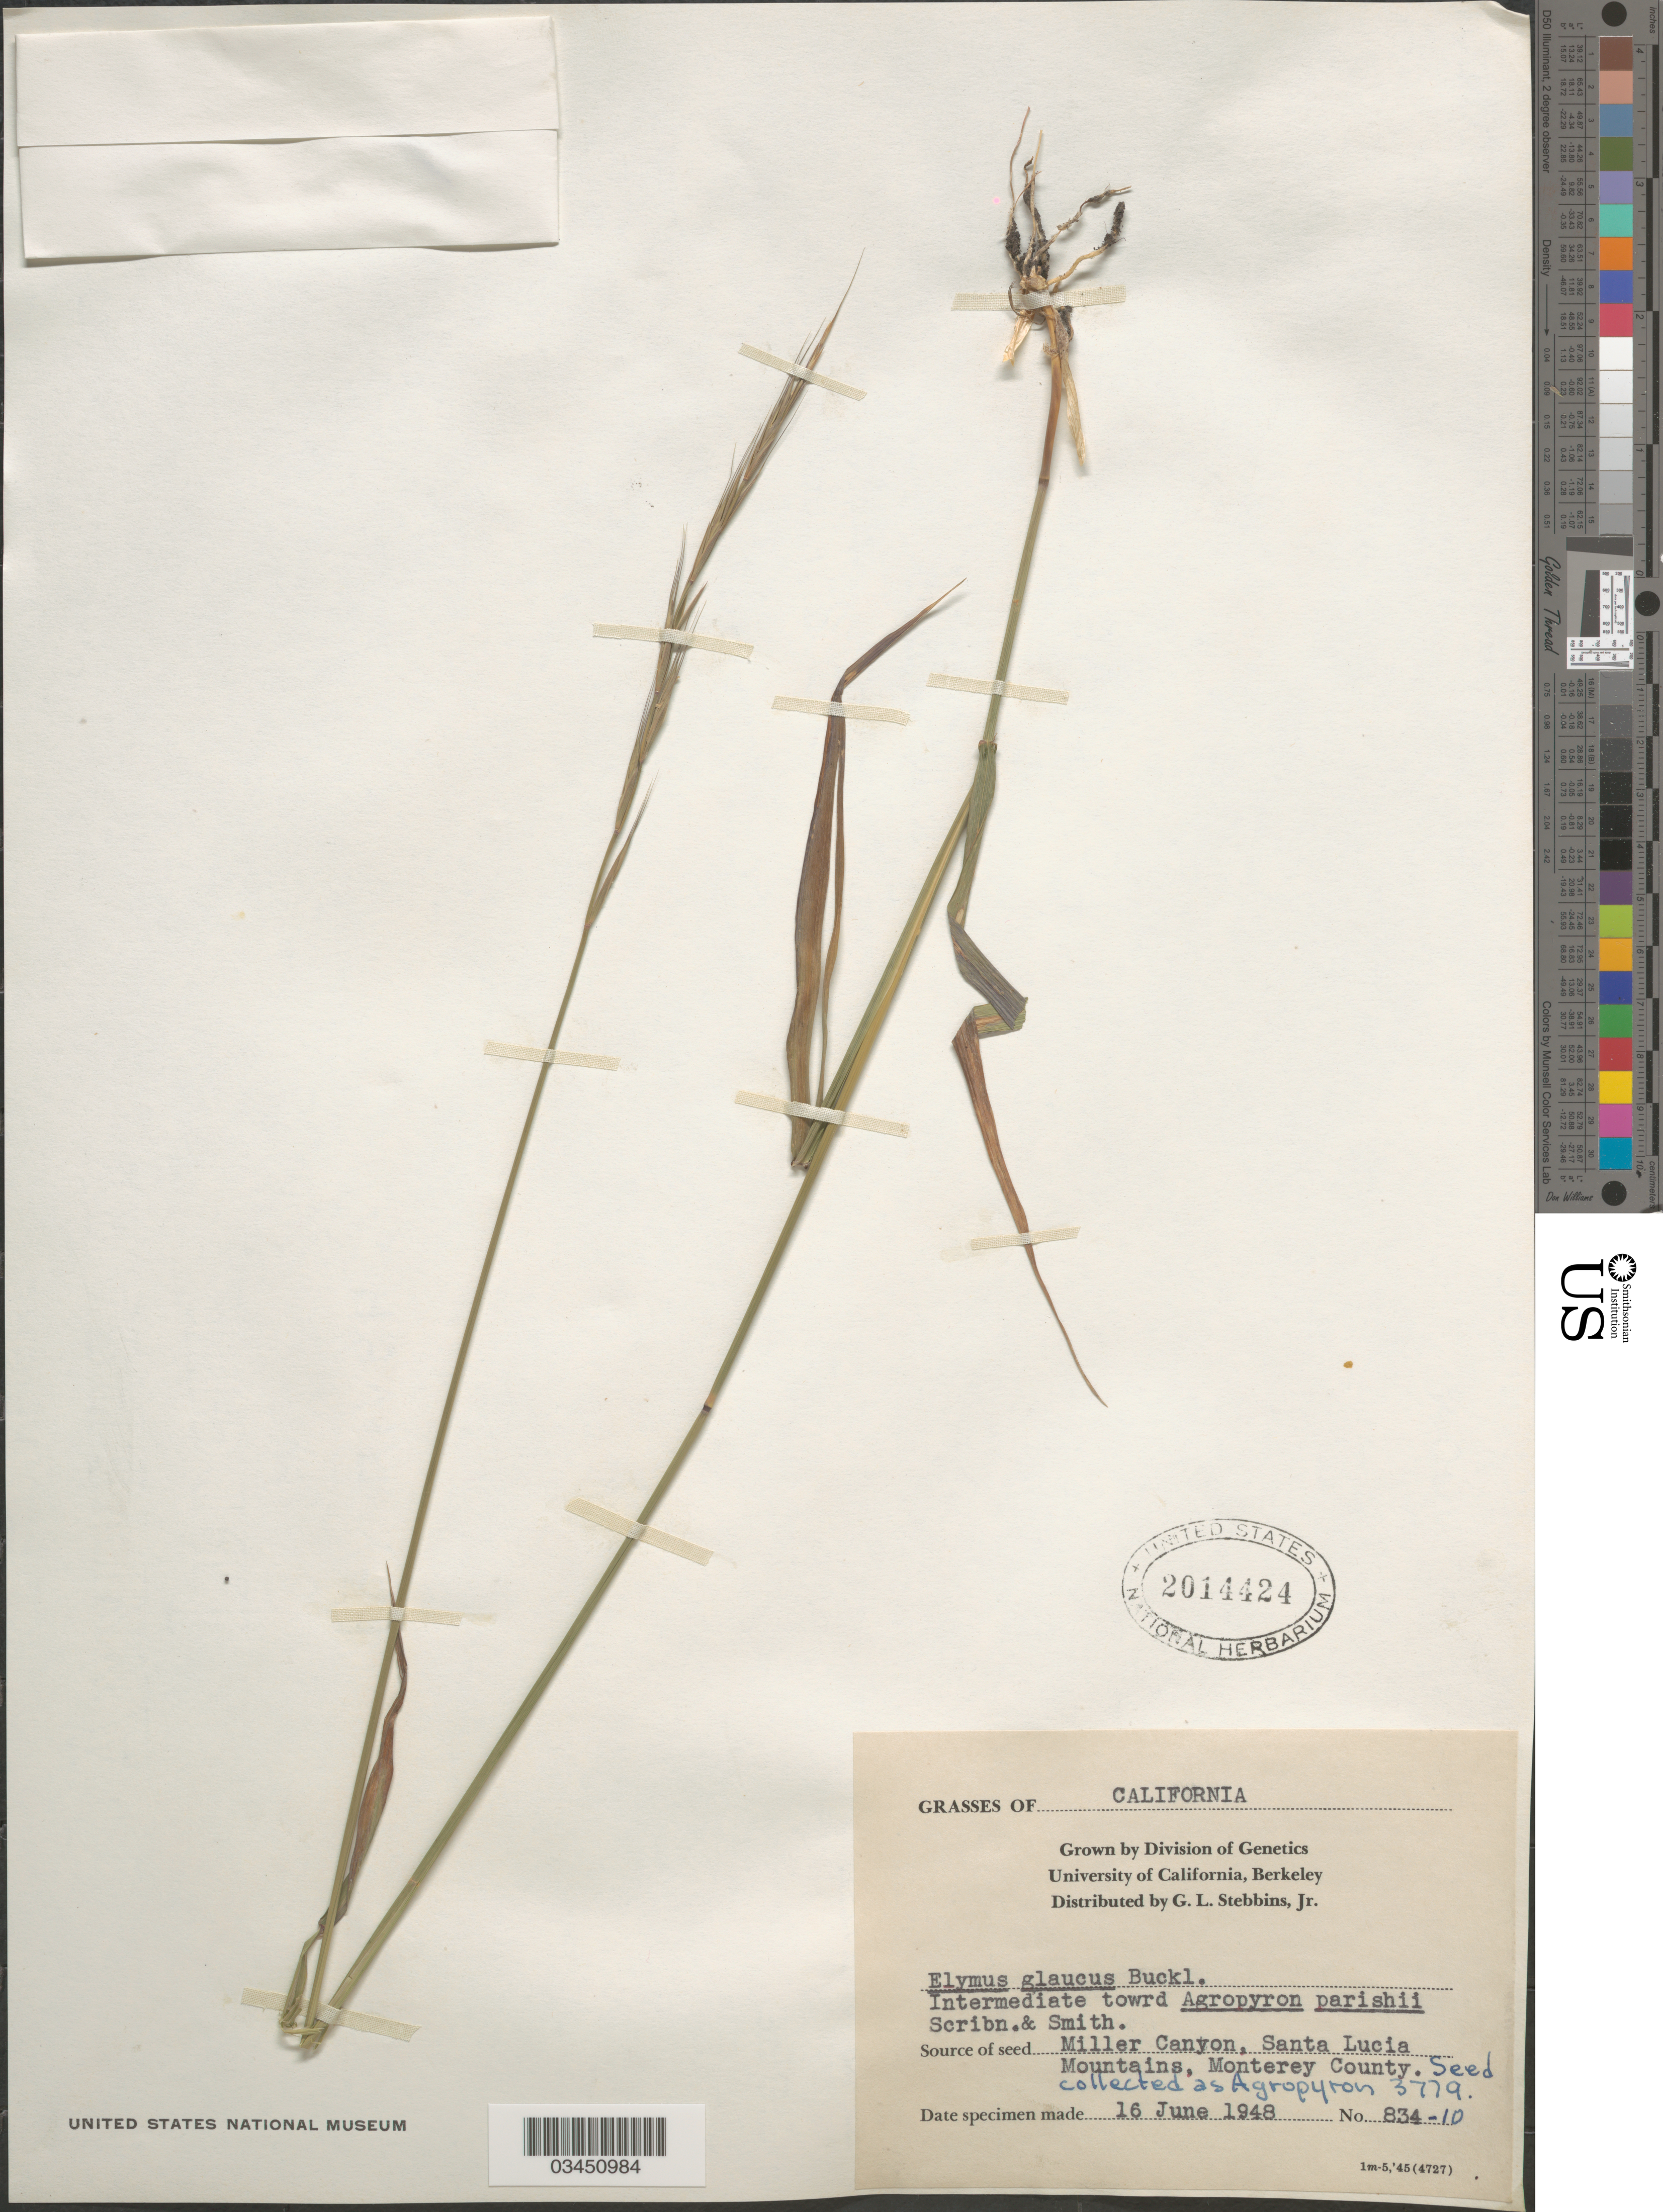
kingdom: Plantae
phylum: Tracheophyta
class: Liliopsida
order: Poales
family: Poaceae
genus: Elymus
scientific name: Elymus glaucus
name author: Buckley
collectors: G. L. Stebbins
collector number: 834-10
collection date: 1948-06-16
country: United States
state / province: California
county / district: Alameda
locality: University of California, Berkeley.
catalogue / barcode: US 2014424